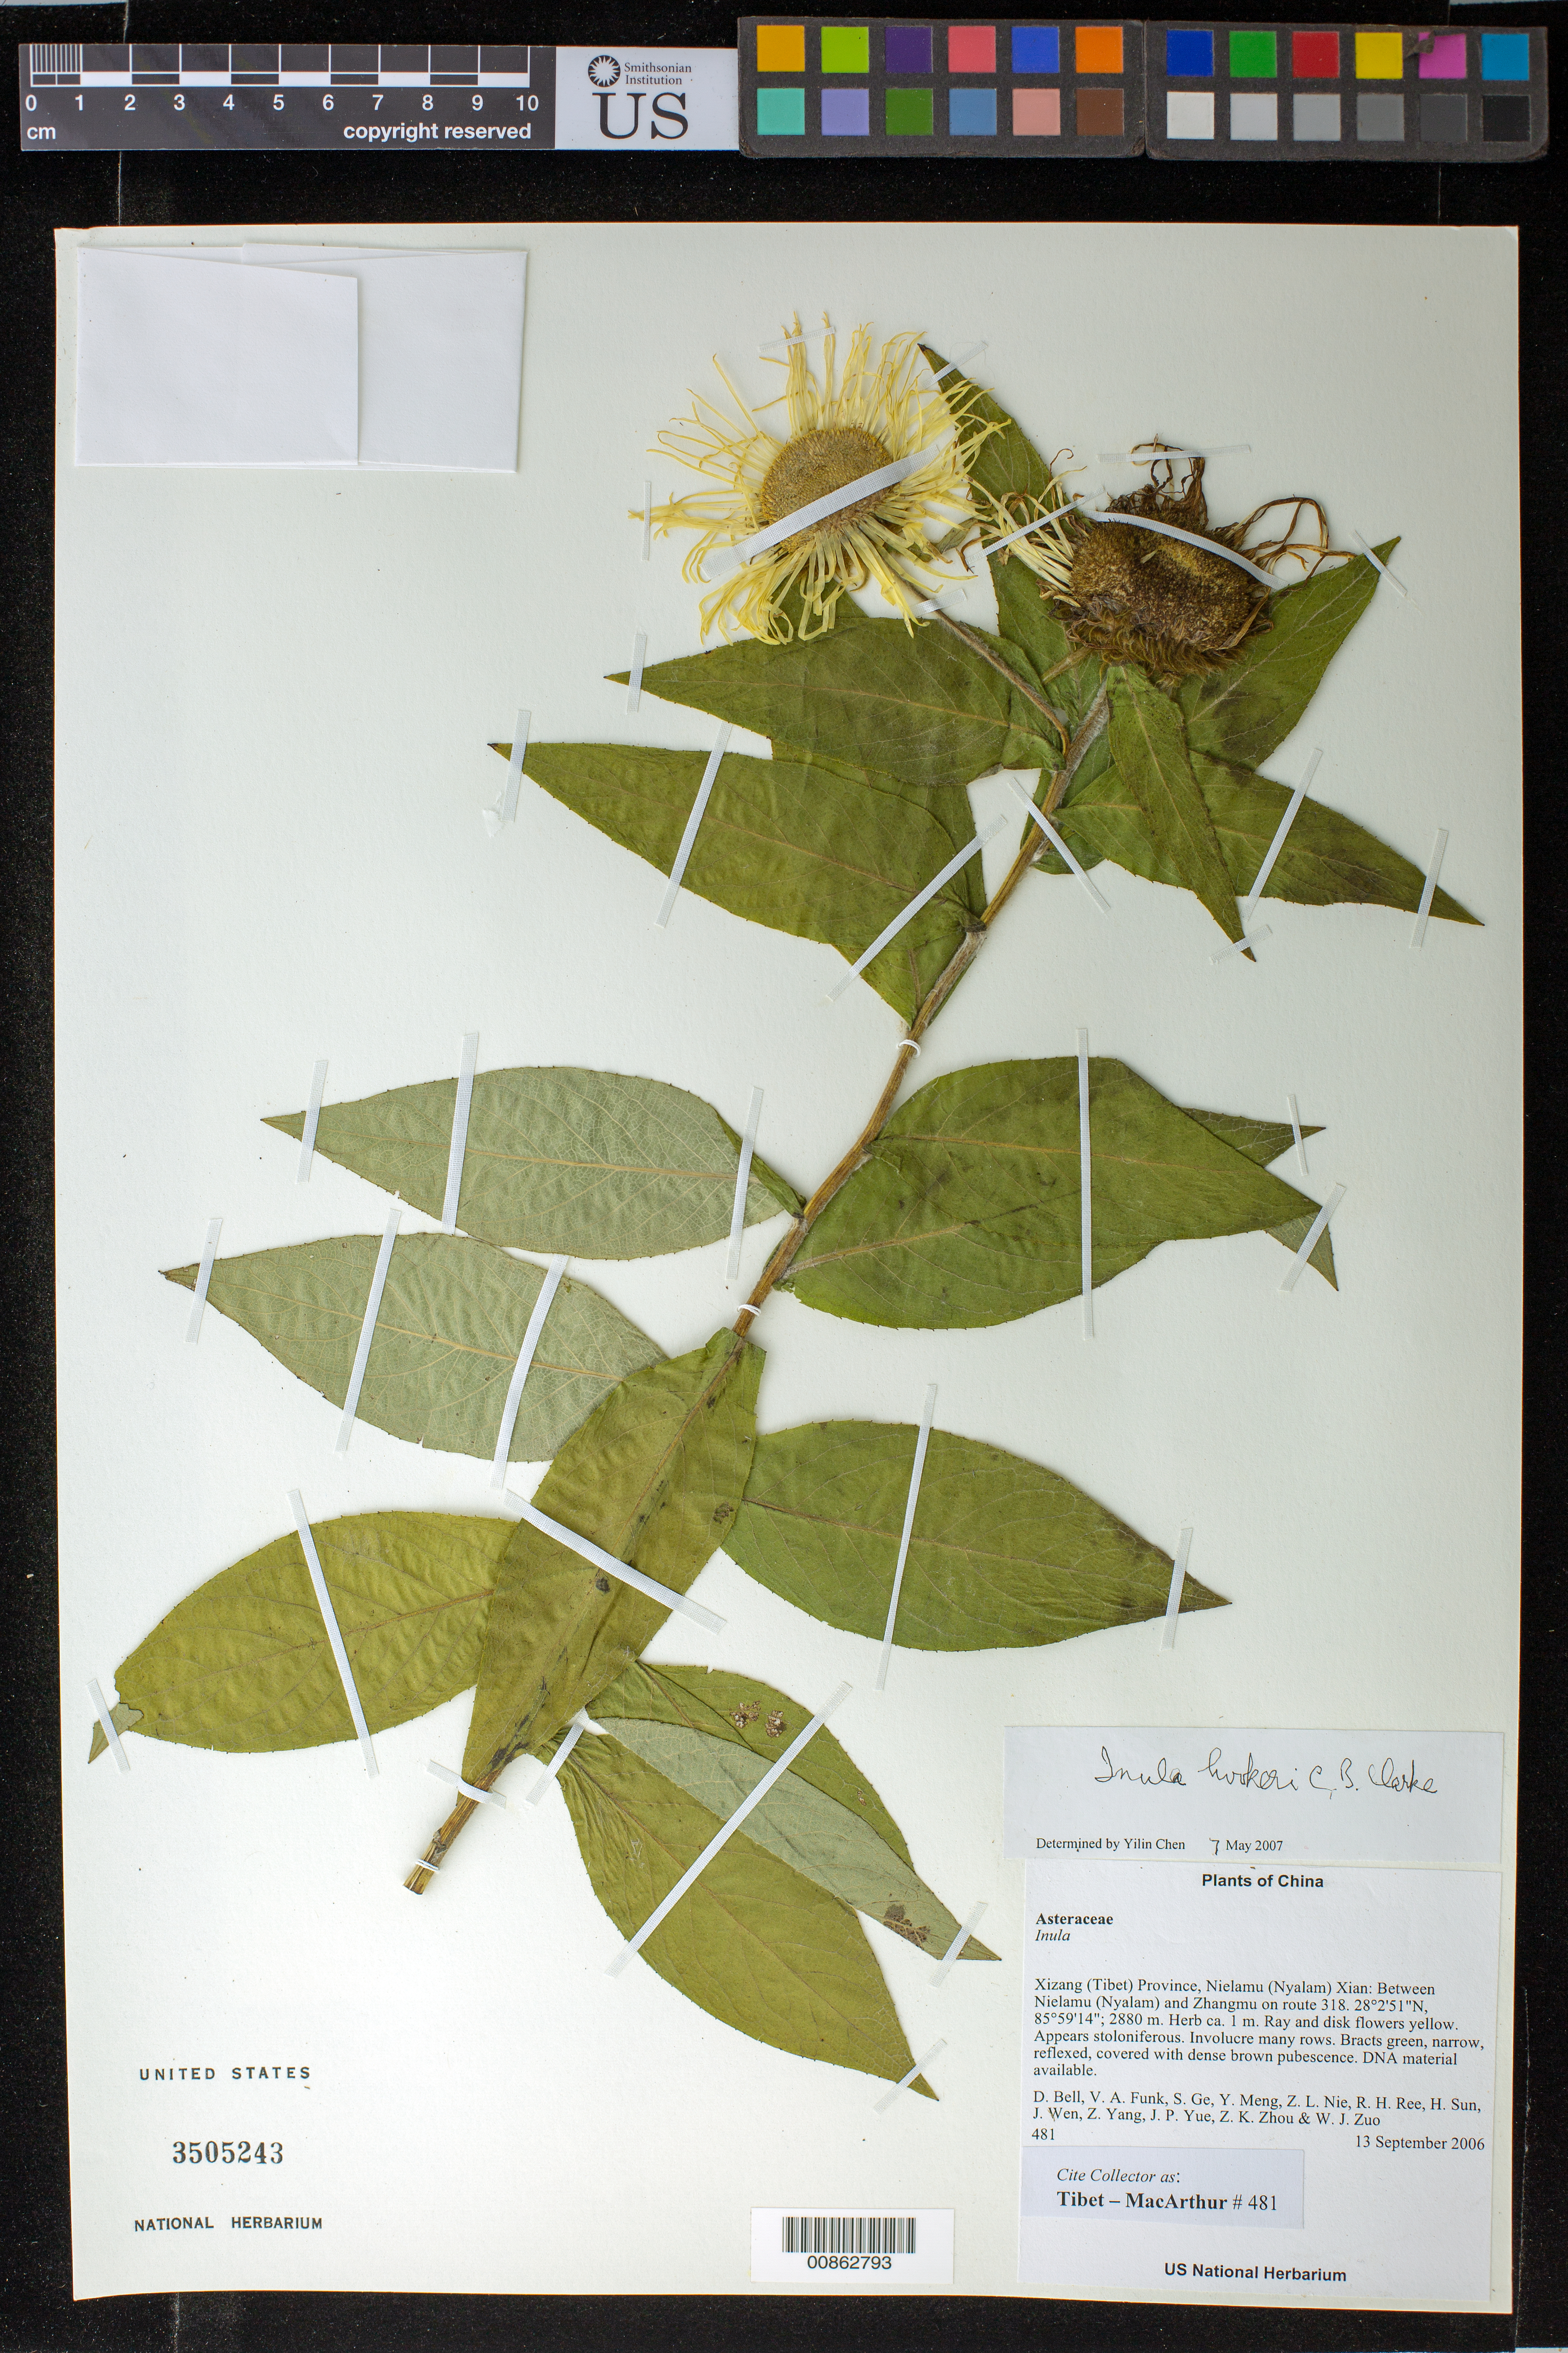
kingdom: Plantae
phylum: Tracheophyta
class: Magnoliopsida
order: Asterales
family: Asteraceae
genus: Inula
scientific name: Inula hookeri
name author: C.B. Clarke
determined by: Yilin Chen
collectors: Tibet-MacArthur, D. A. Bell, V. Funk, S. Ge, Y. Meng, Z. Nie, R. Ree, H. Sun, J. Wen, Z. Yang, J. Yue, Z. Zhou & W. Zuo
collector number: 481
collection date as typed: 13 Sep 2006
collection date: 2006-09-13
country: China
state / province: Xizang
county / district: Nielamu (Nyalam) Xian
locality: Between Nielamu (Nyalam) and Zhangmu on route 318.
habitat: Slope with scattered shrubs.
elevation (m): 2880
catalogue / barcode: US 3505243